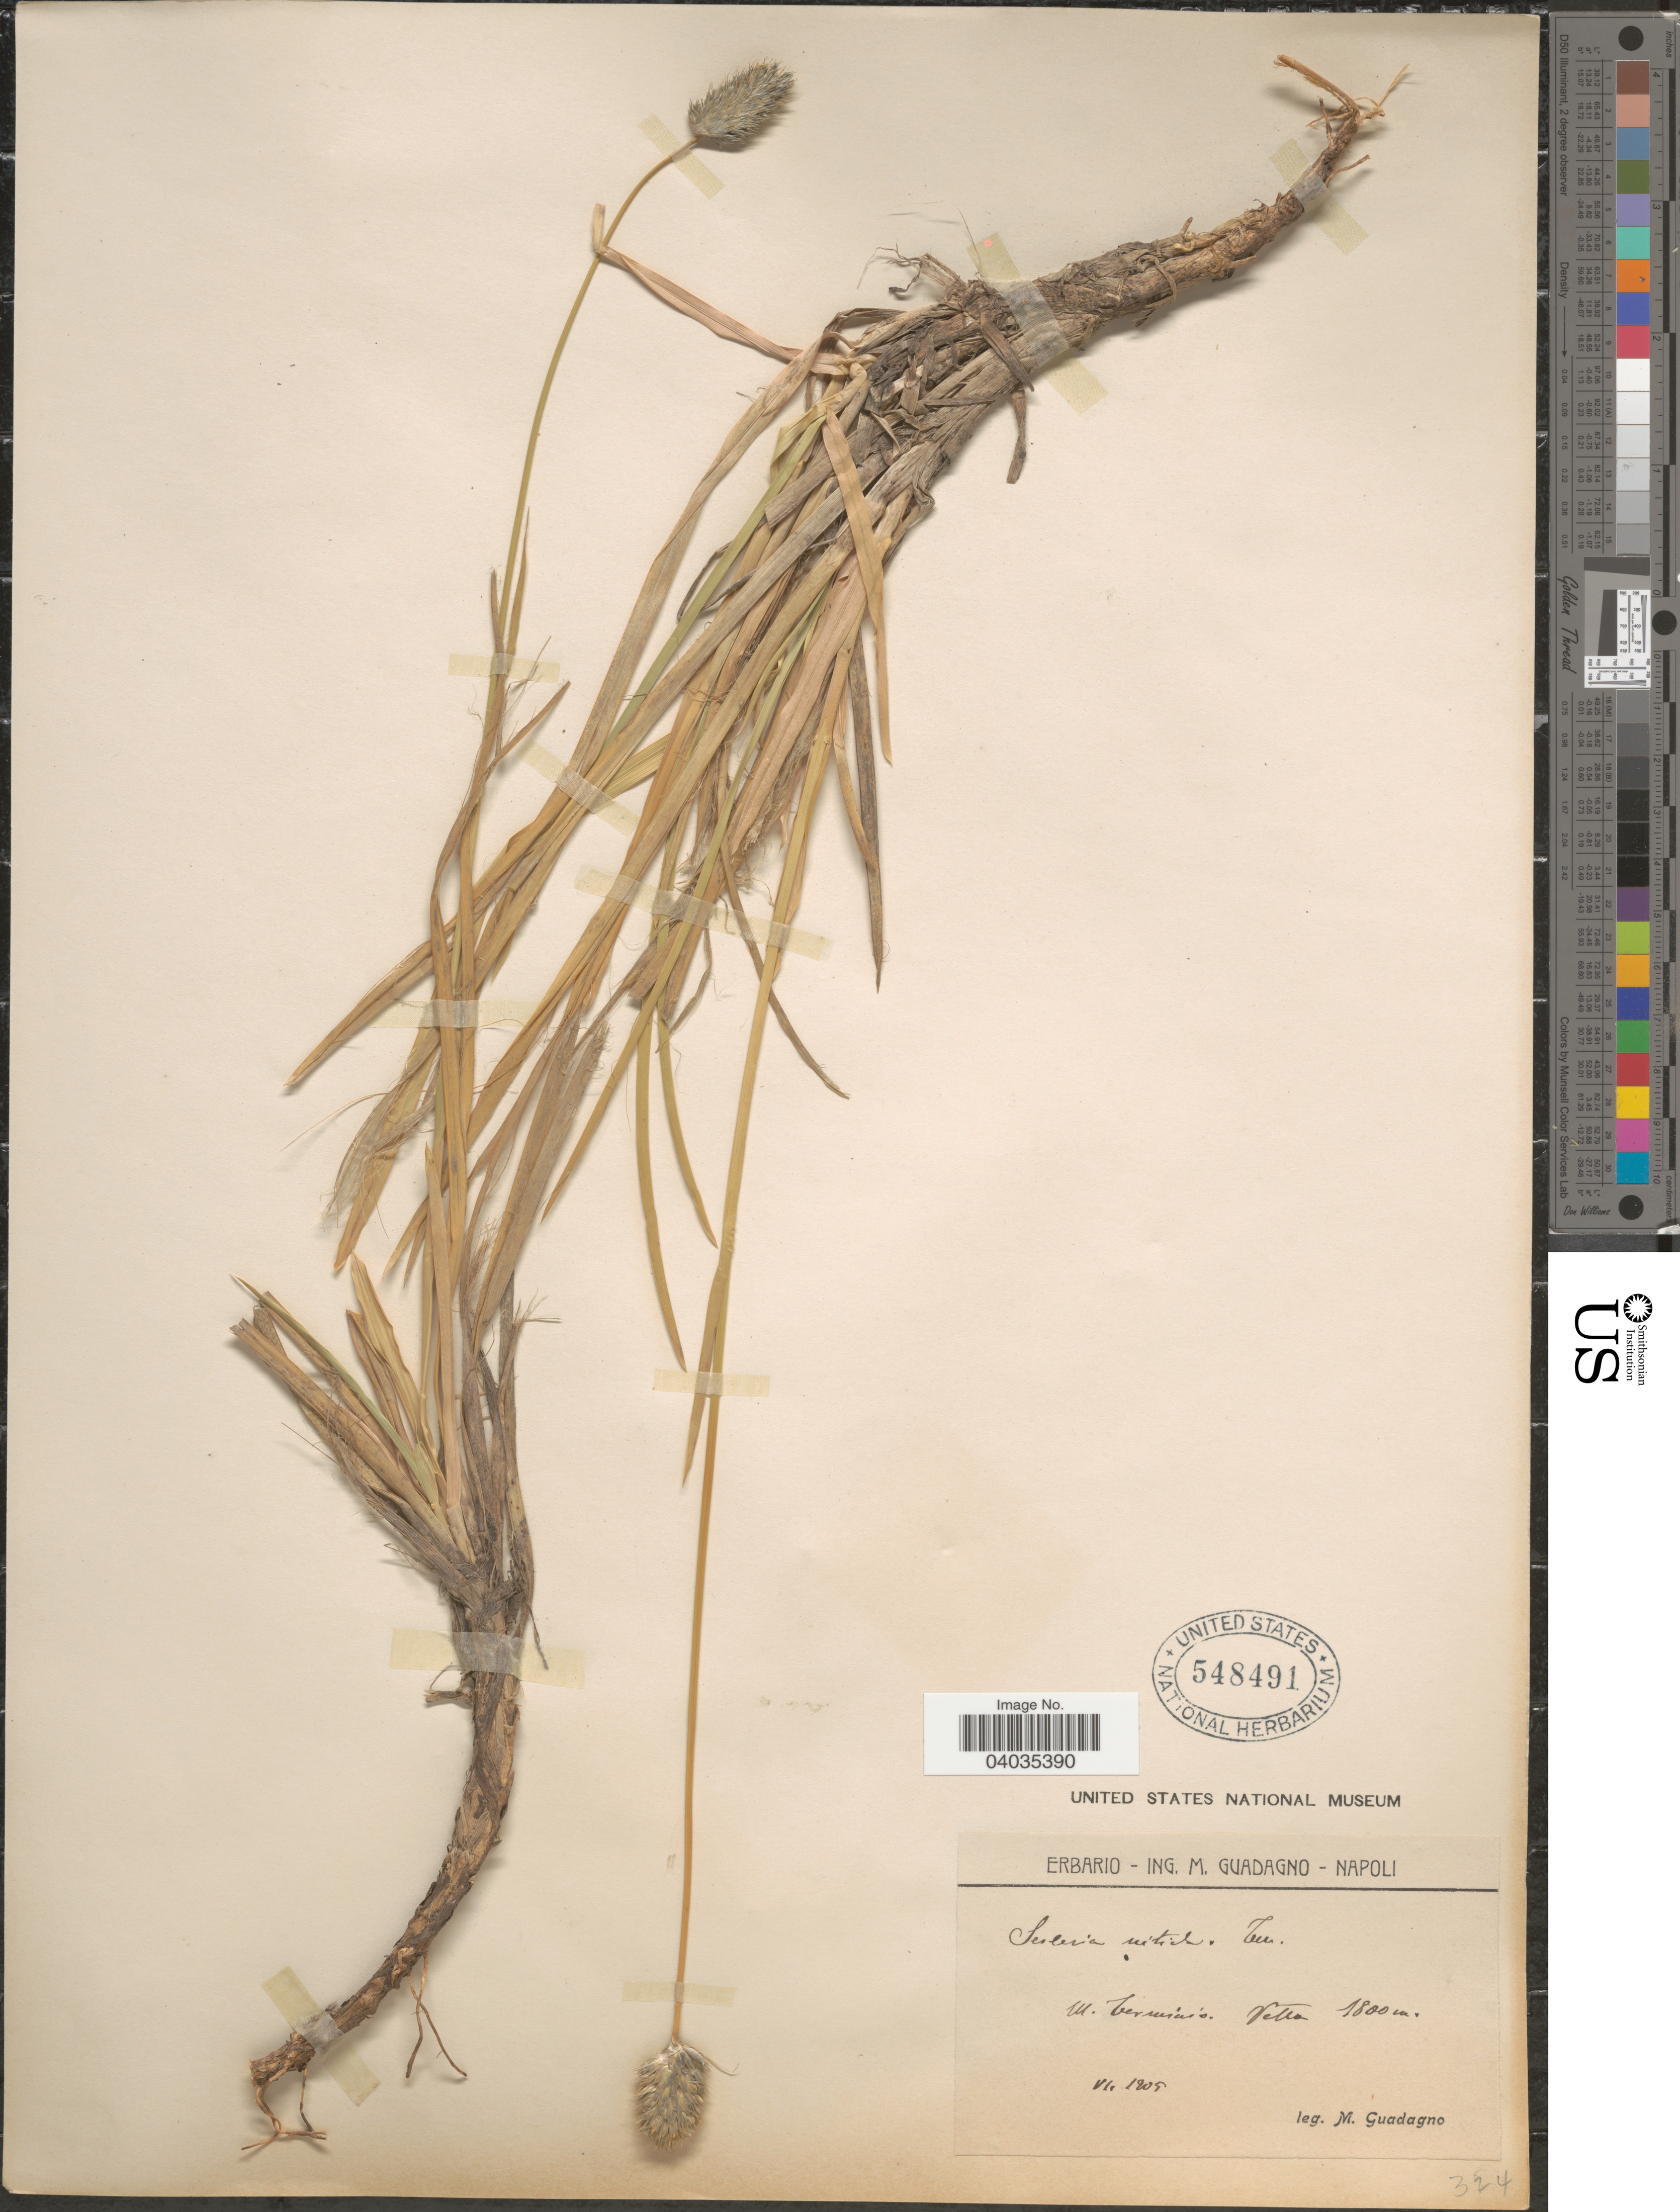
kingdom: Plantae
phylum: Tracheophyta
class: Liliopsida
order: Poales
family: Poaceae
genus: Sesleria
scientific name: Sesleria nitida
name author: Ten.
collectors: M. Guadagno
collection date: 1905-06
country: Italy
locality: M. Terminio, Vella.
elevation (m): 1800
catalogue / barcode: US 548491